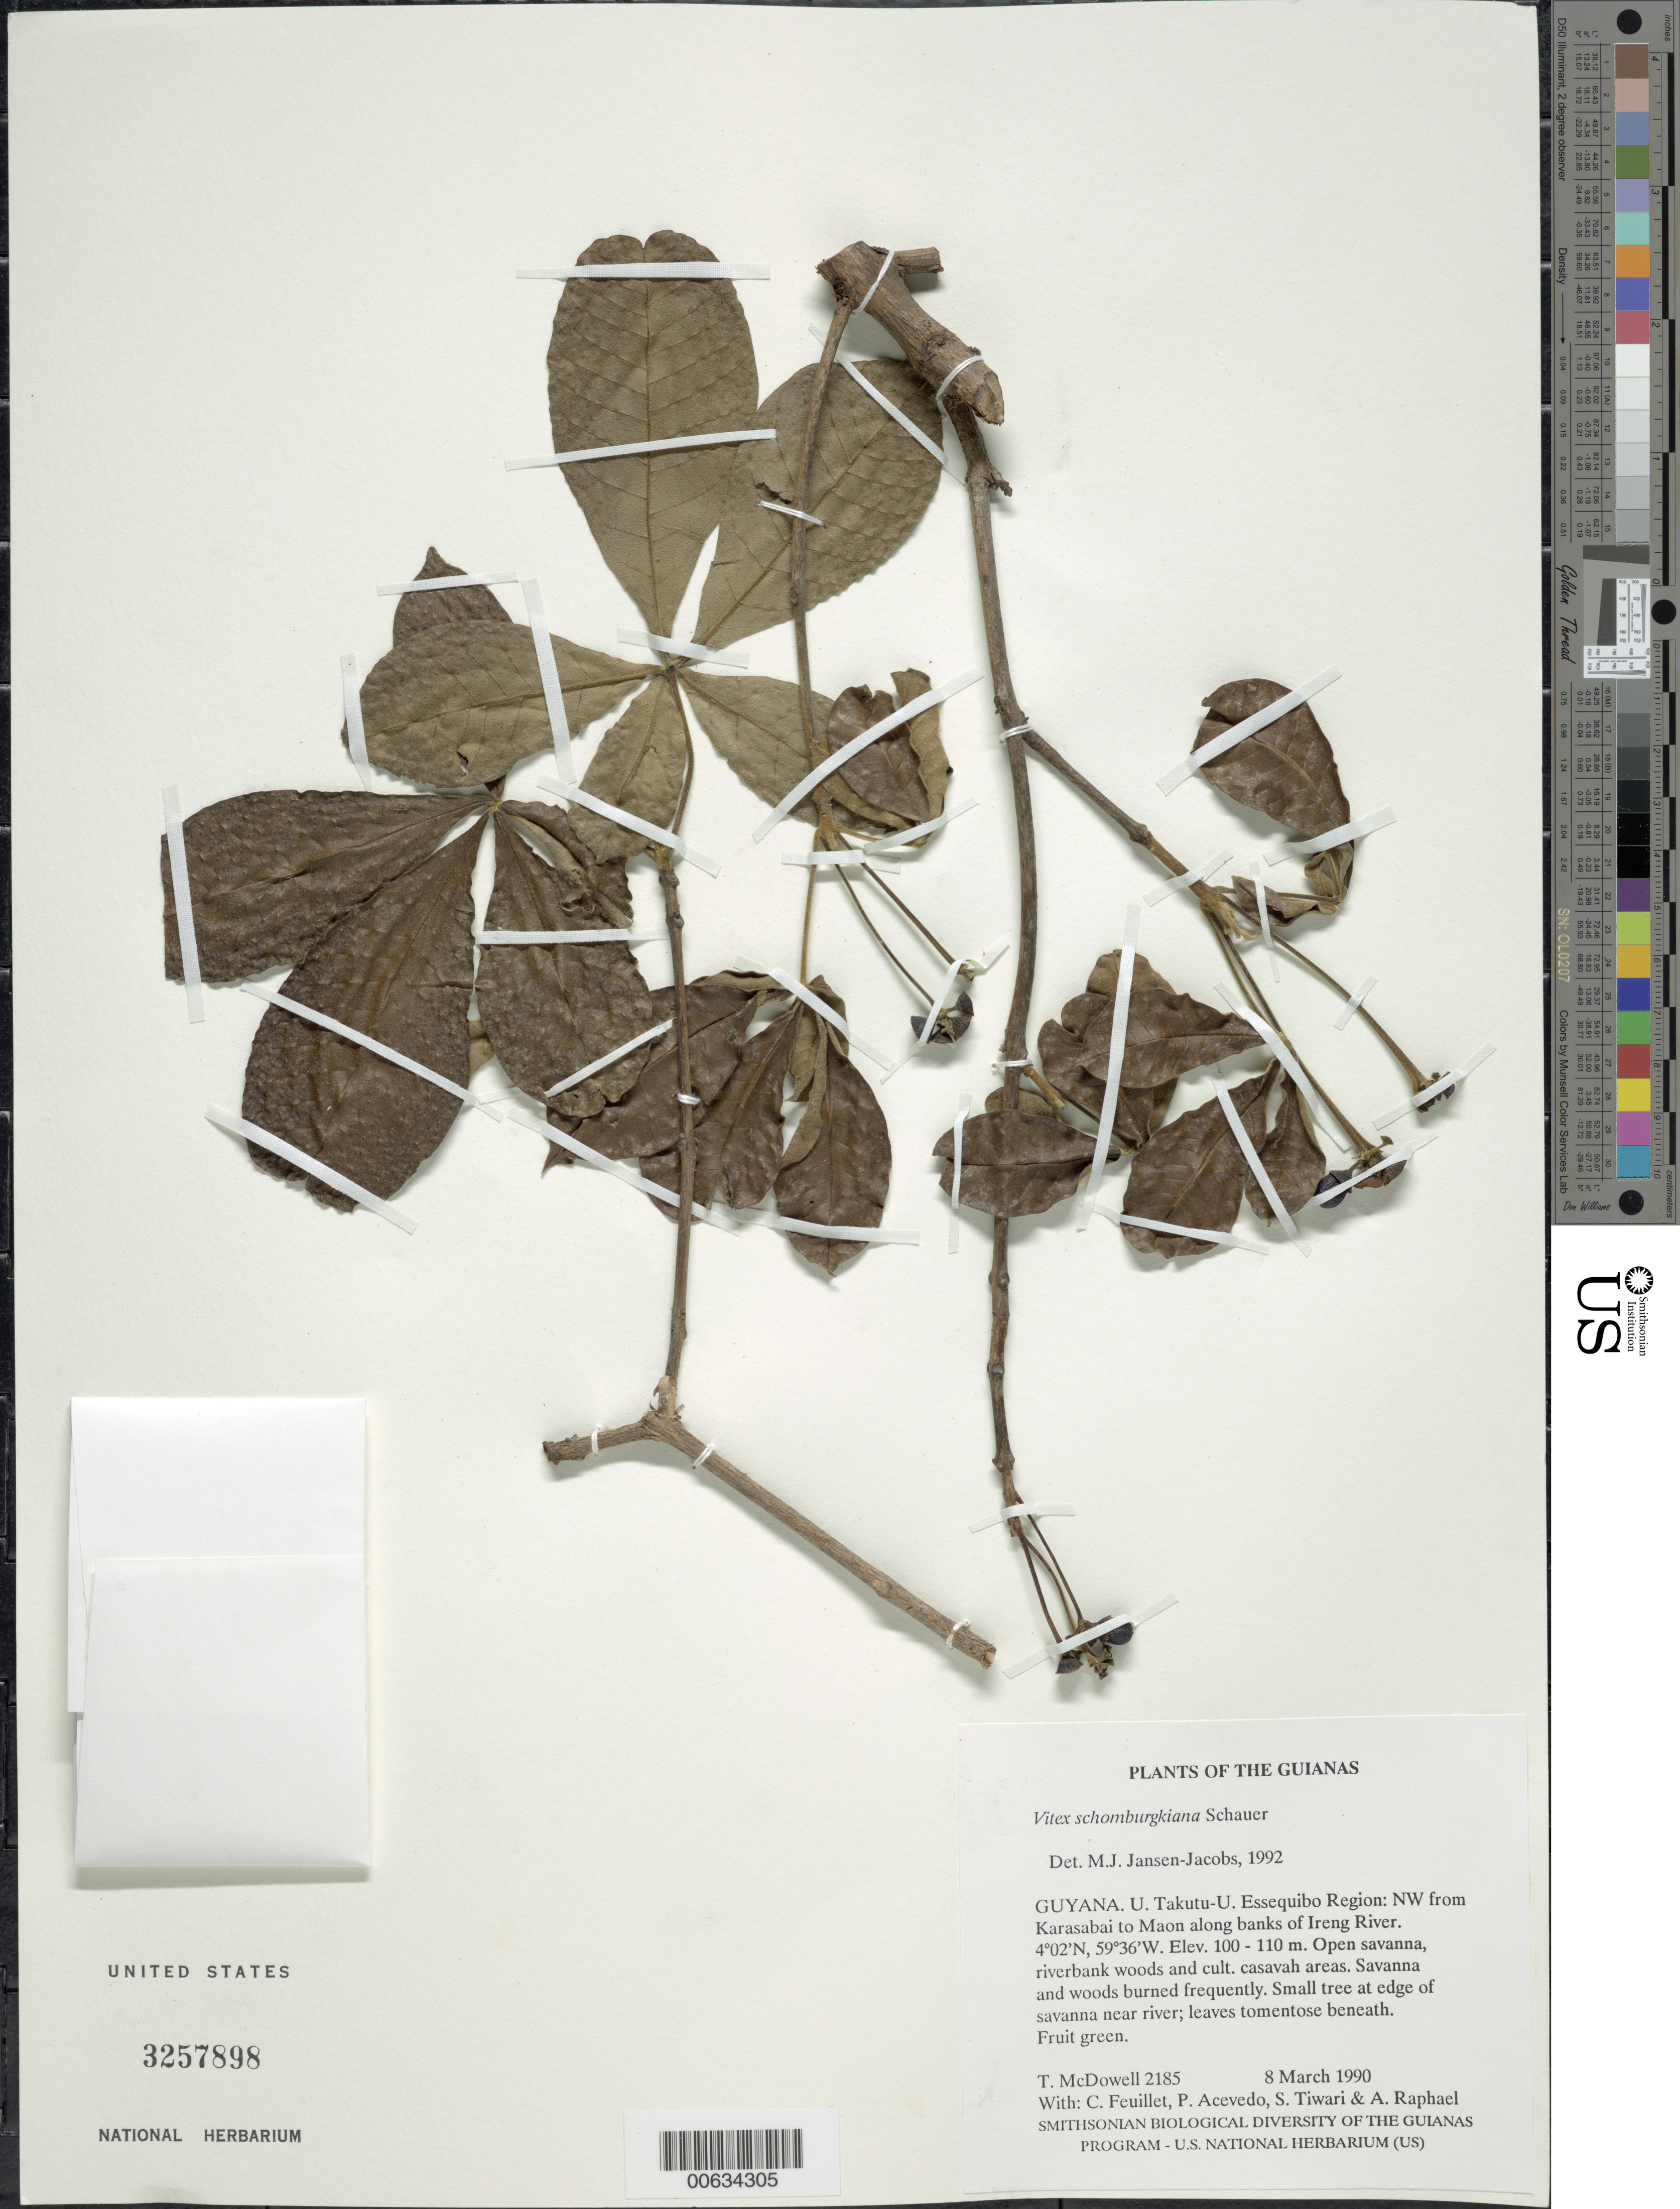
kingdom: Plantae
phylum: Tracheophyta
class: Magnoliopsida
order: Lamiales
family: Lamiaceae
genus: Vitex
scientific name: Vitex schomburgkiana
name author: Schauer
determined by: Jansen-Jacobs, M. J., (U), Nationaal Herbarium Nederland, Utrecht University branch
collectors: T. McDowell, C. Feuillet, P. Acevedo-Rodr., S. Tiwari & A. Raphael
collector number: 2185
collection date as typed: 8 March 1990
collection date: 1990-03-08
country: Guyana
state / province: U. Takutu-U. Essequibo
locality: NW from Karasabai to Maon along banks of Ireng River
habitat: Open savanna, riverbank woods and cultivated cassava areas. Savanna and woods burned frequently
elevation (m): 100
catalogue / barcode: US 3257898